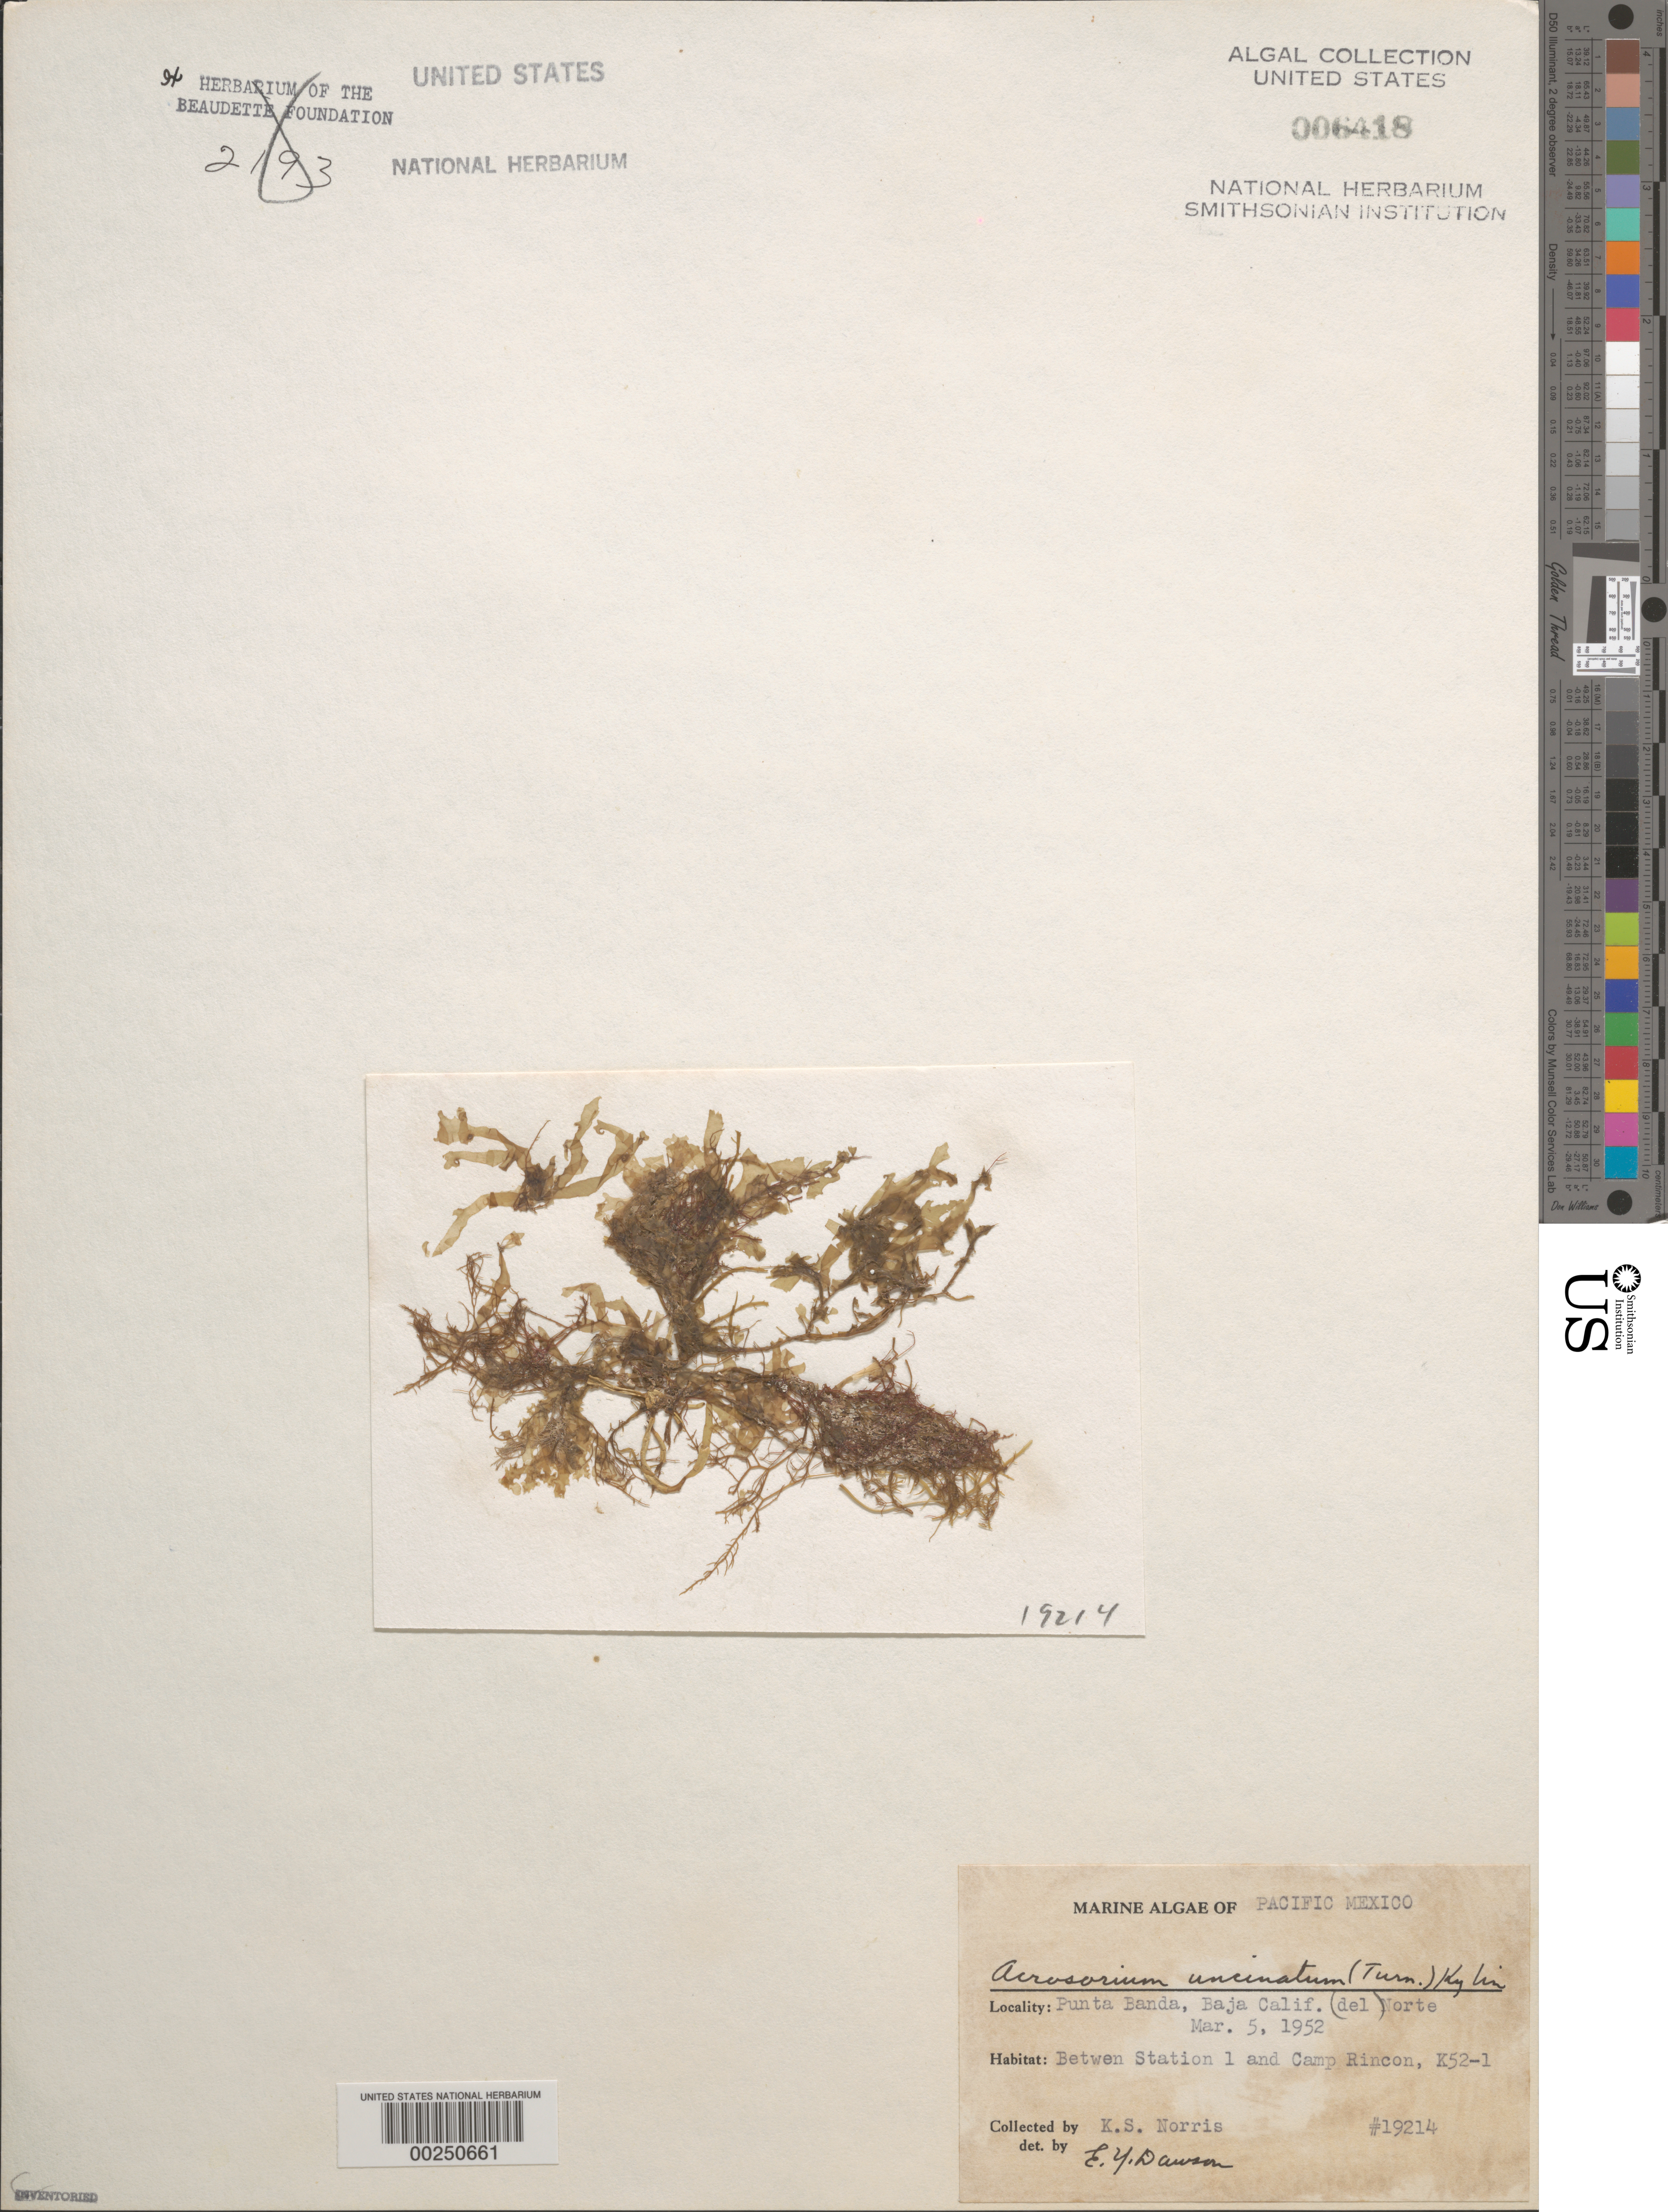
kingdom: Plantae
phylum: Rhodophyta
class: Florideophyceae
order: Ceramiales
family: Delesseriaceae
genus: Acrosorium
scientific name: Acrosorium uncinatum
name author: (D. Turner) Kylin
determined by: Dawson, E. Y.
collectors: K. S. Norris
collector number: EYD 19214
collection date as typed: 05 Mar 1952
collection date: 1952-03-05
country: Mexico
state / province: Baja California Norte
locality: Punta Banda, between Station 1 and Camp Rincon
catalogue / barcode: US 6418